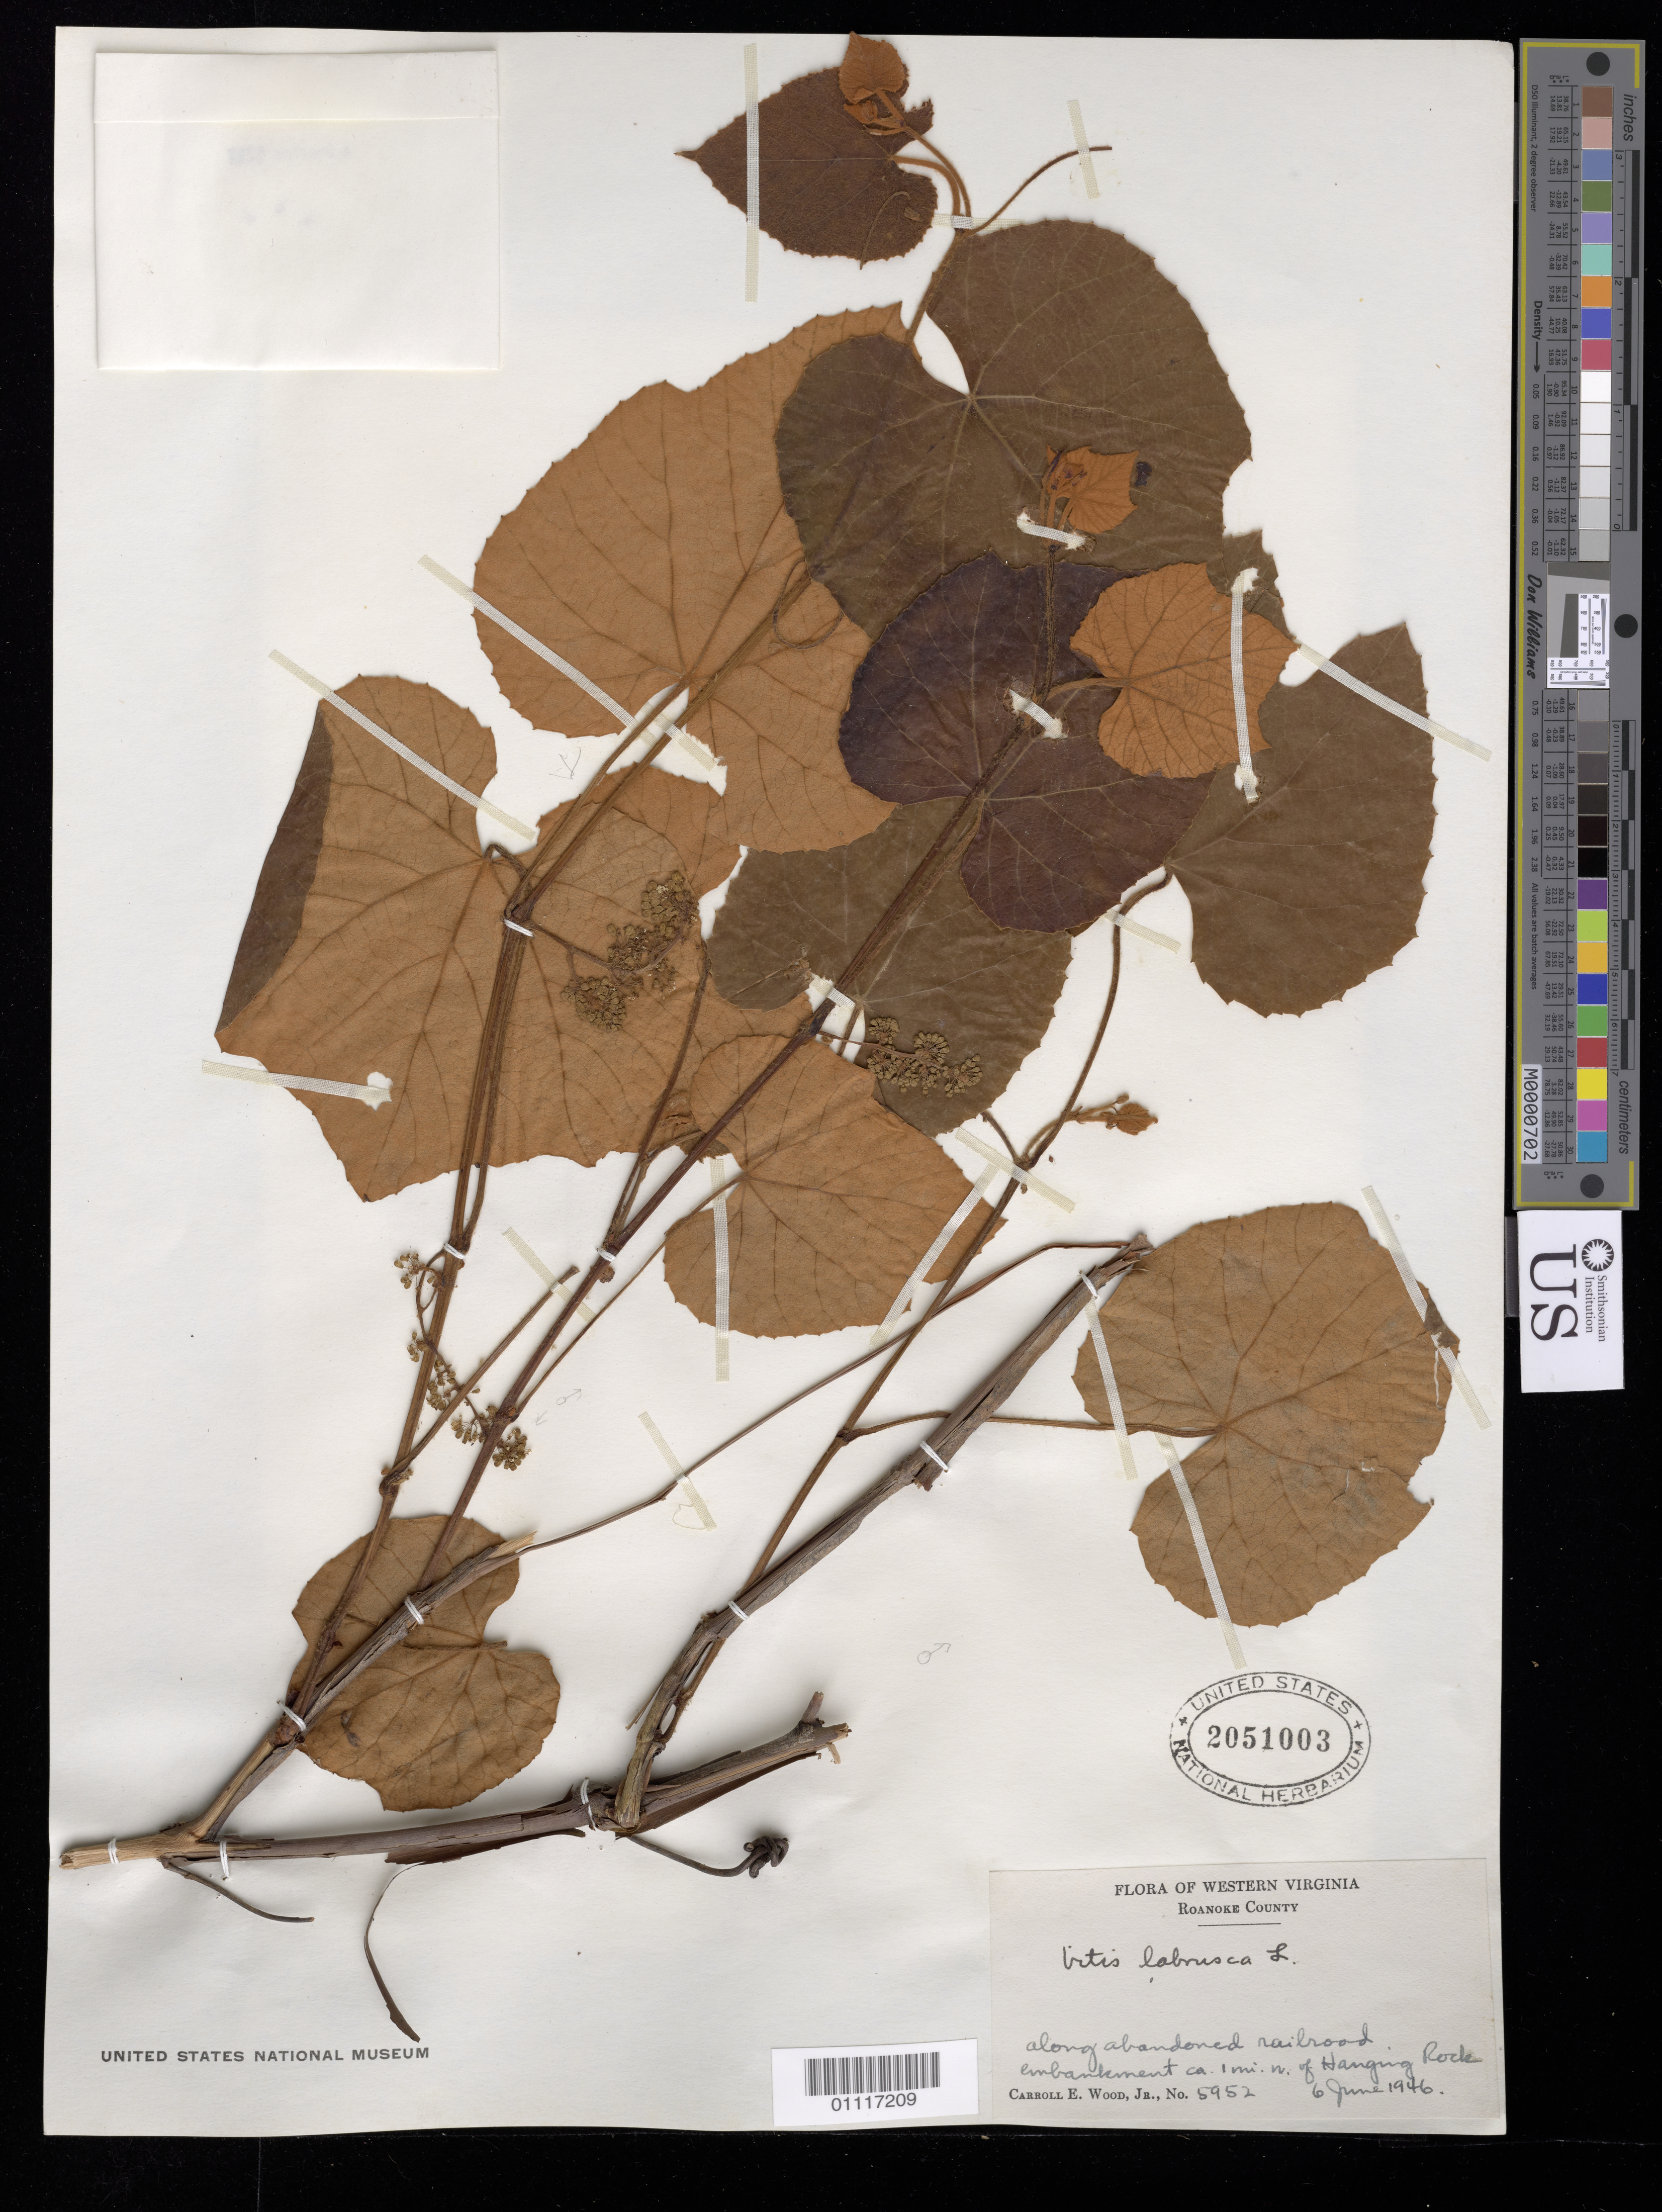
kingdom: Plantae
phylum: Tracheophyta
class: Magnoliopsida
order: Vitales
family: Vitaceae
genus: Vitis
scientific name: Vitis labrusca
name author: L.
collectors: C. E. Wood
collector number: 5952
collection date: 1946-06-06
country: United States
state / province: Virginia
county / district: Roanoke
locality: along abandoned railroad, embankment ca. 1 mi. n. of Hanging Rock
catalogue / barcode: US 2051003